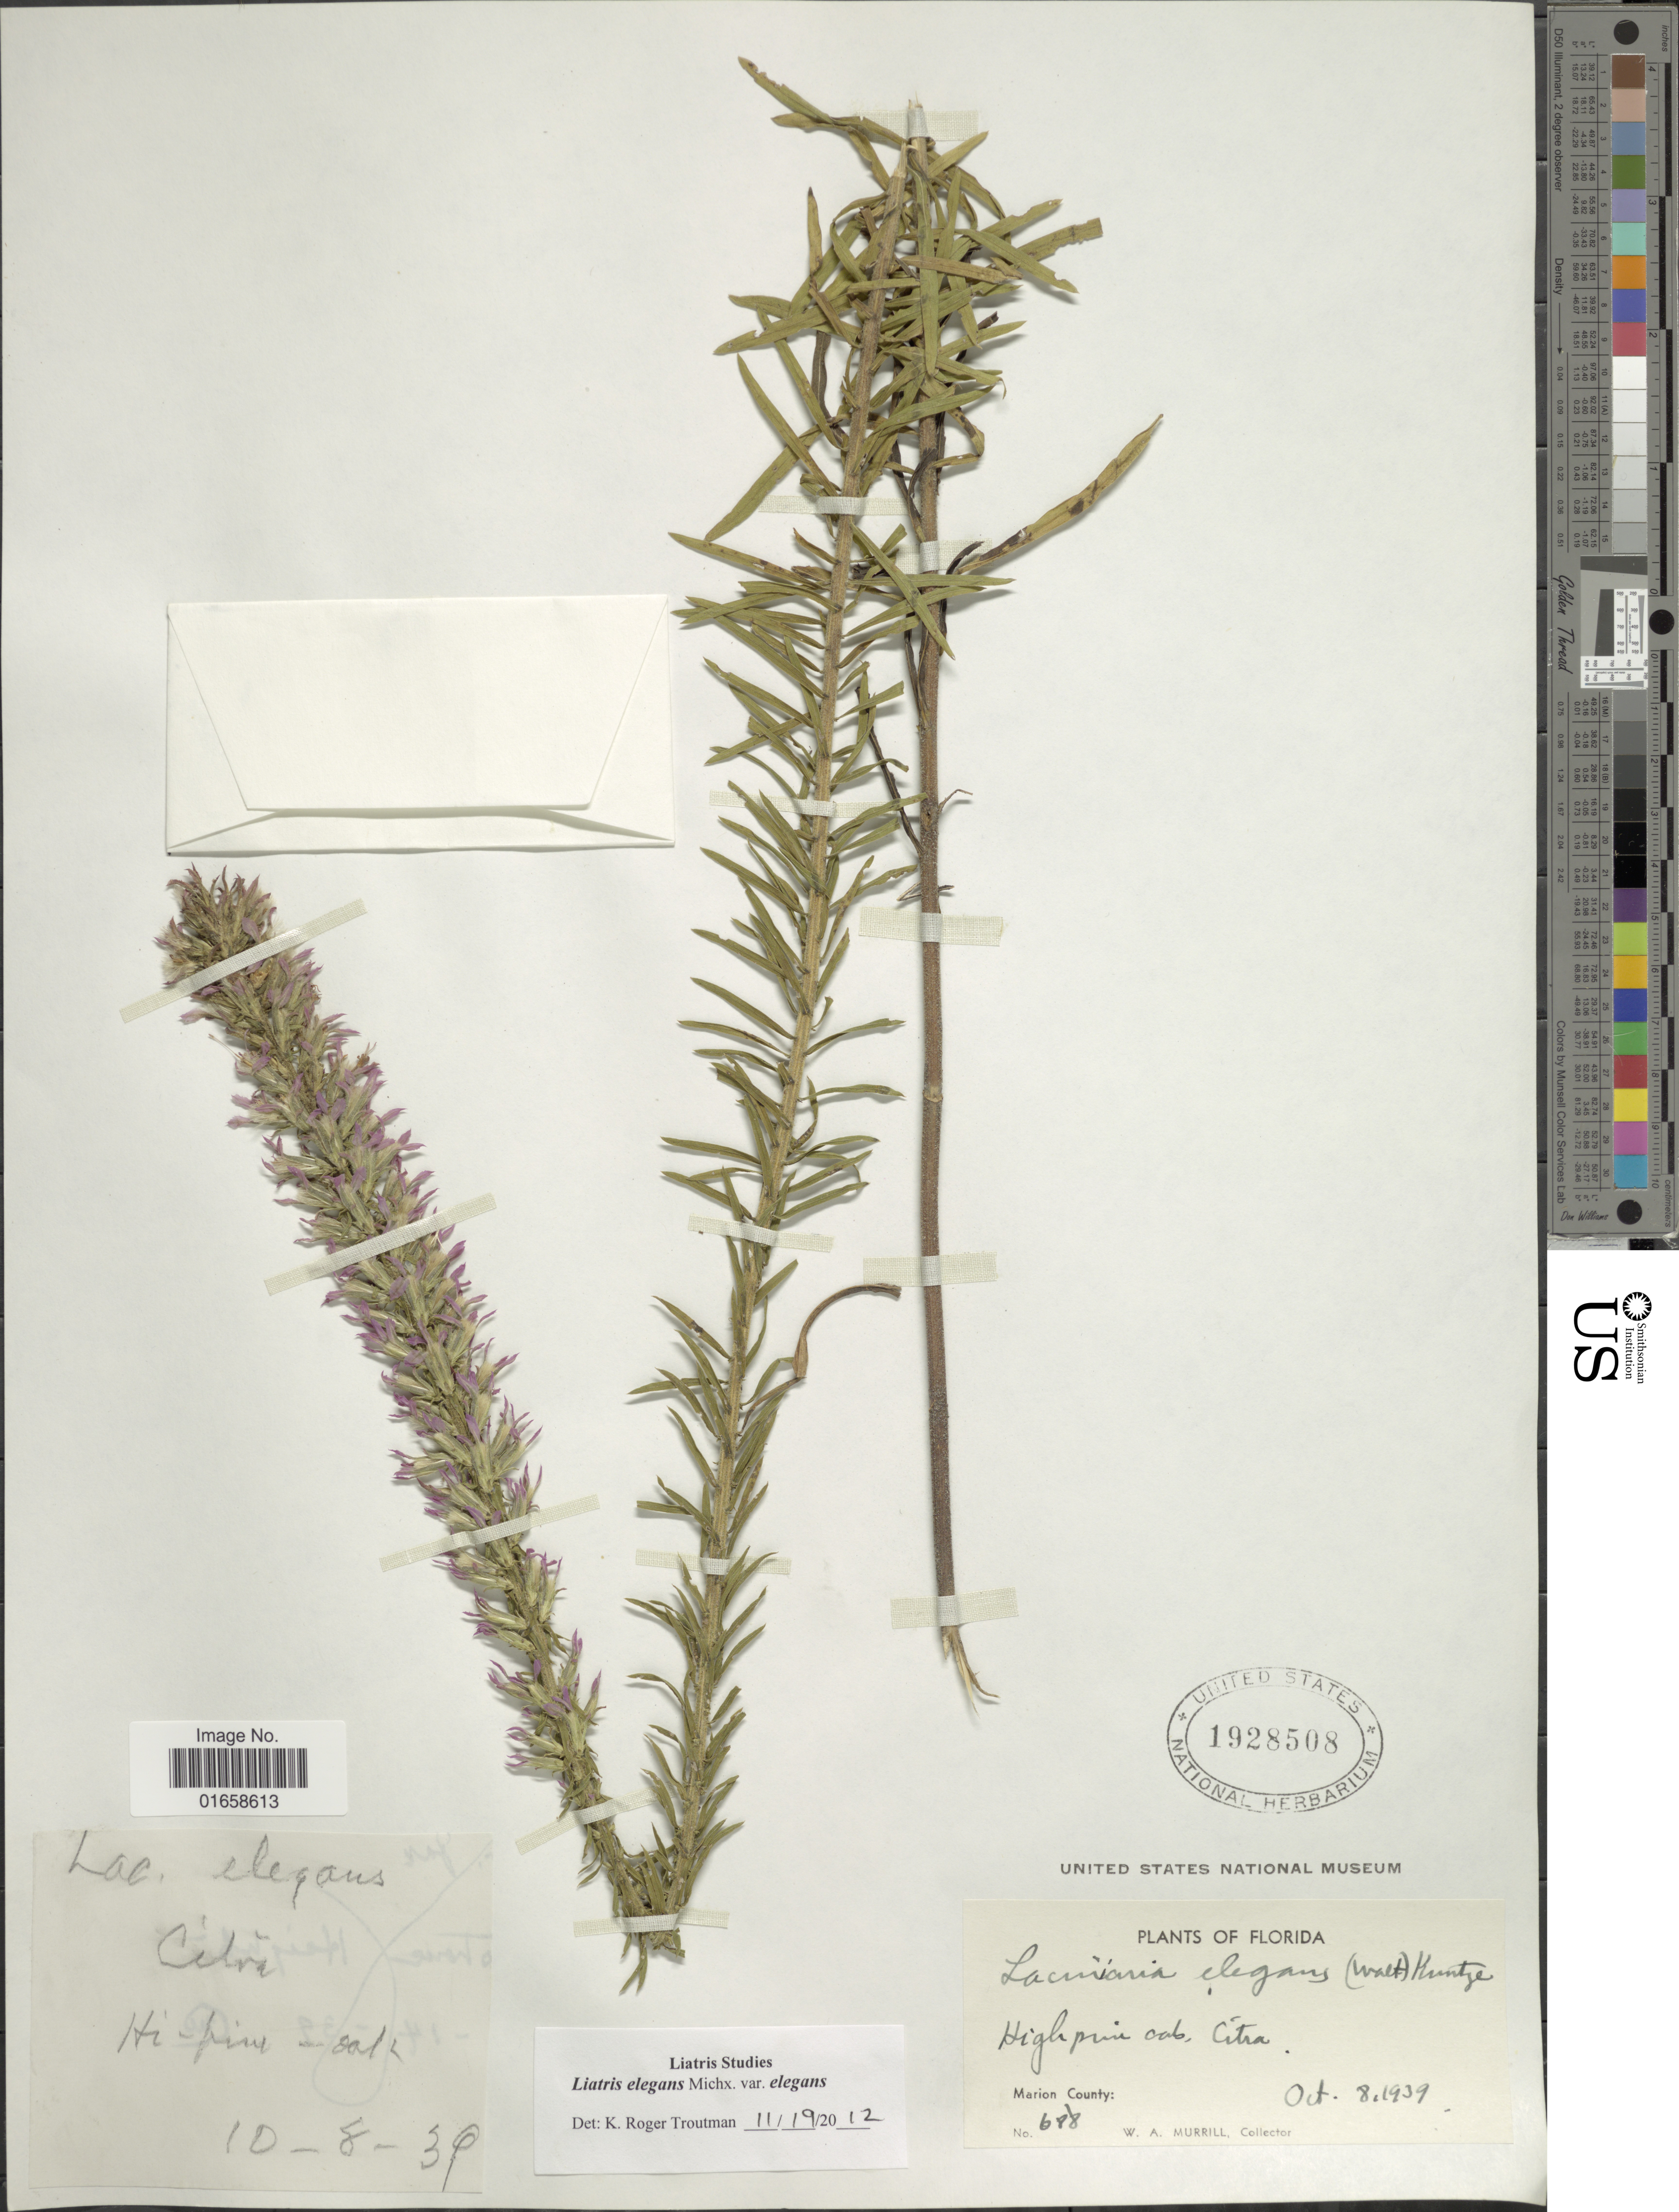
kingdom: Plantae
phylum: Tracheophyta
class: Magnoliopsida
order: Asterales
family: Asteraceae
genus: Liatris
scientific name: Liatris elegans var. elegans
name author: (Walter) Michx.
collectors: W. A. Murrill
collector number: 688*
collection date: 1939-10-08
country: United States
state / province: Florida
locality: High pine oak, Citra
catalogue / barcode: US 1928508